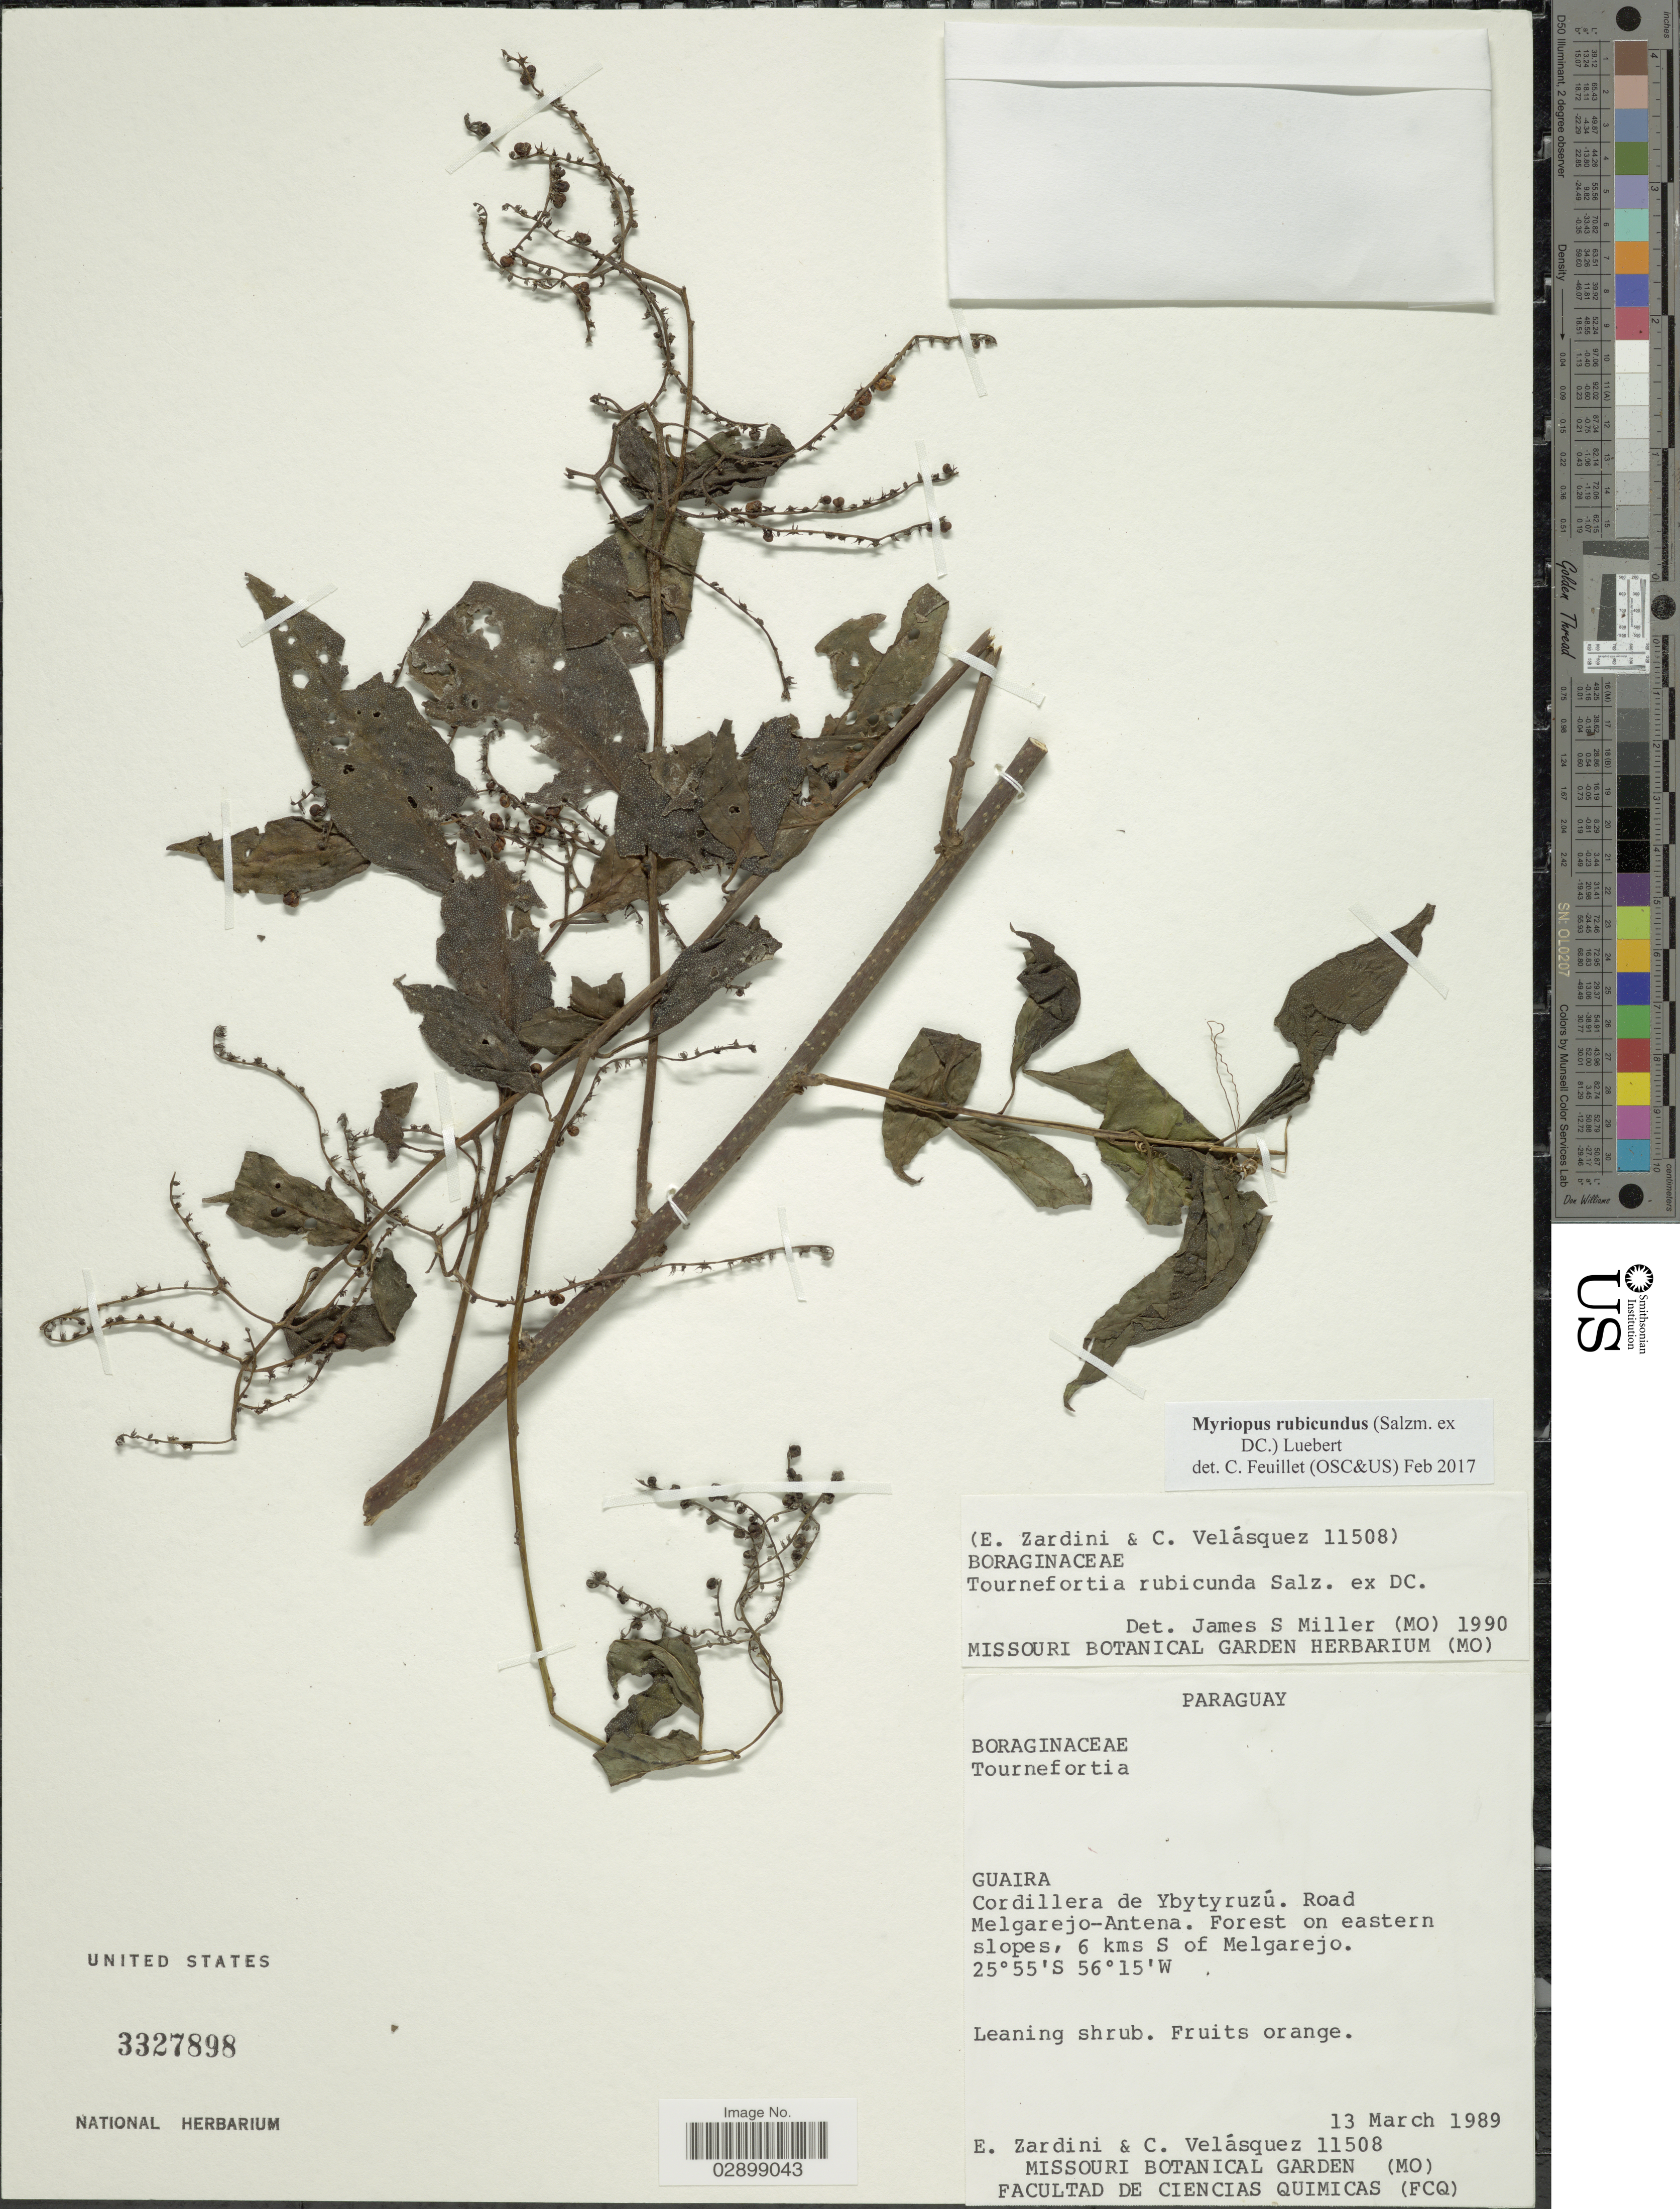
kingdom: Plantae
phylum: Tracheophyta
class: Magnoliopsida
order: Boraginales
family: Heliotropiaceae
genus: Myriopus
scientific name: Myriopus rubicundus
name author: (Salzm. ex DC.)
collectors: E. Zardini & C. Velásquez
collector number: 11508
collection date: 1989-03-13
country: Paraguay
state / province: Guaira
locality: Cordillera de Ybytyruzú. Road Melgarejo-Antena. Forest on eastern slopes, 6 kms S of Melgarejo.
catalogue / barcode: US 3327898